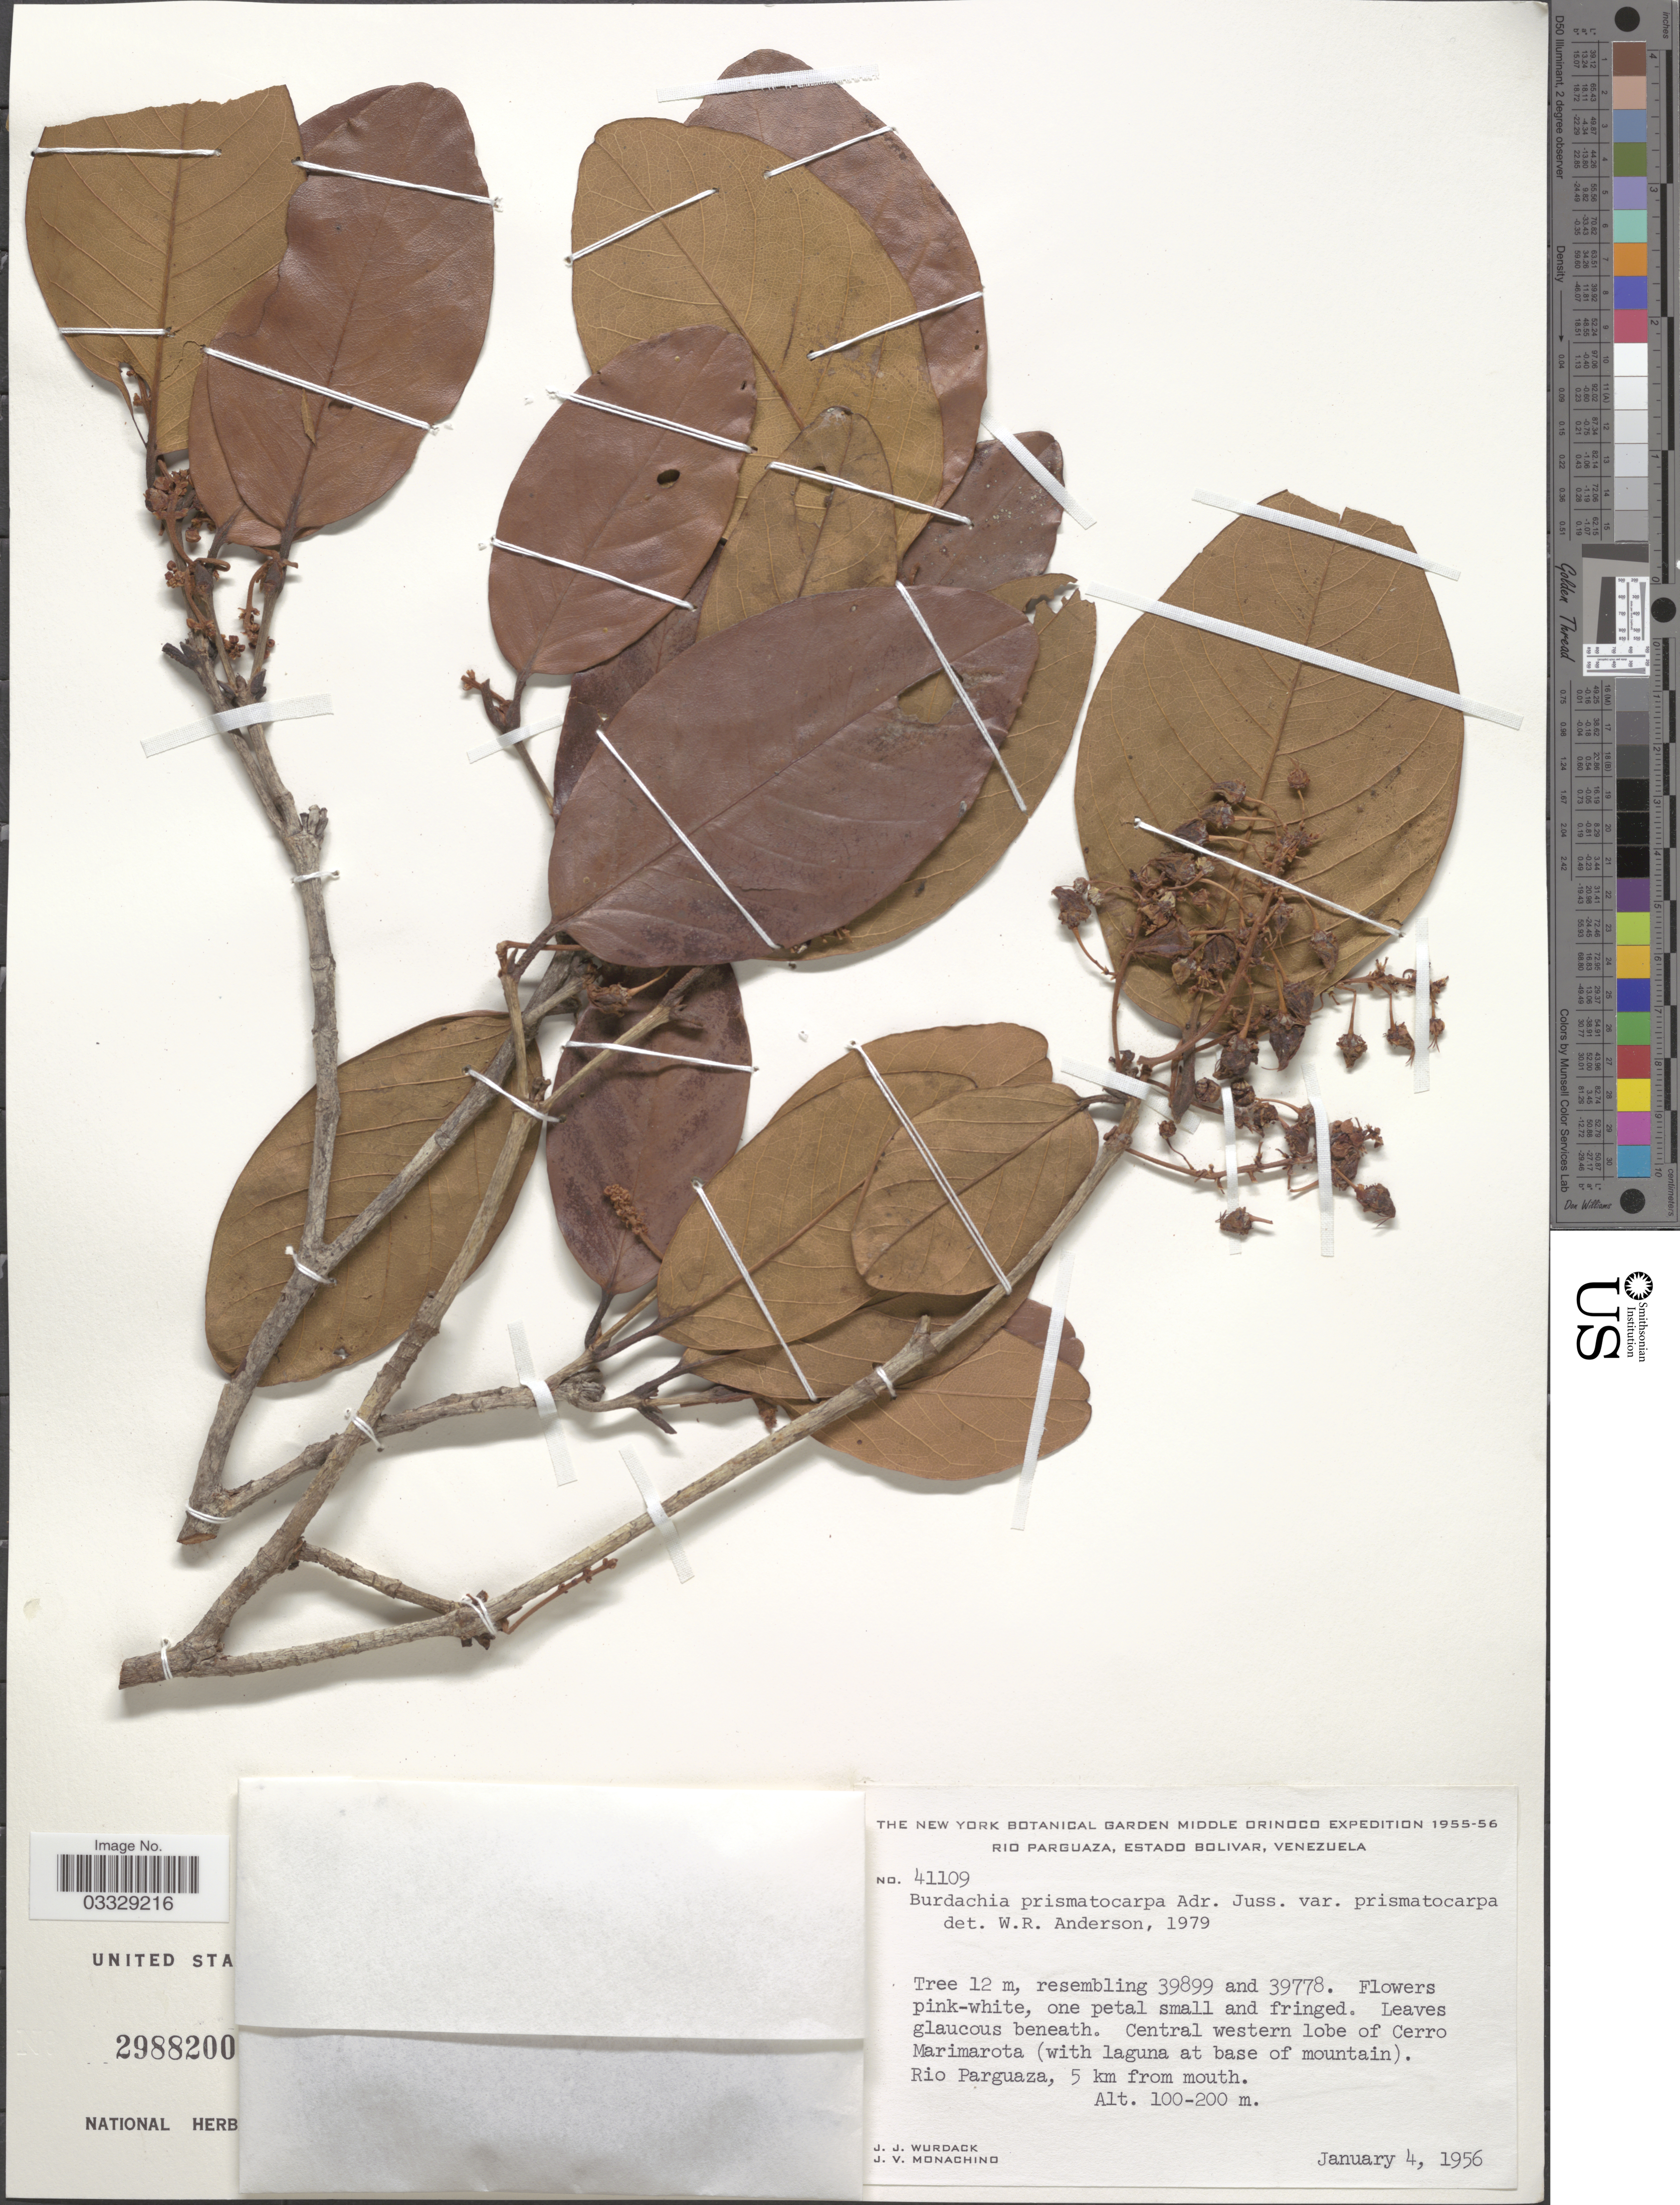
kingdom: Plantae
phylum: Tracheophyta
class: Magnoliopsida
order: Malpighiales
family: Malpighiaceae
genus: Burdachia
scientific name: Burdachia prismatocarpa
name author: A. Juss.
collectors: J. J. Wurdack & J. V. Monachino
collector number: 41109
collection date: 1956-11-04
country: Venezuela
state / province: Bolivar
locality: Rio Parguaza. Central western lobe of Cerro Marimarota (with laguna at base of mountain). Rio Parguaza, 5 km from mouth.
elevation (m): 100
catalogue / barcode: US 2988200